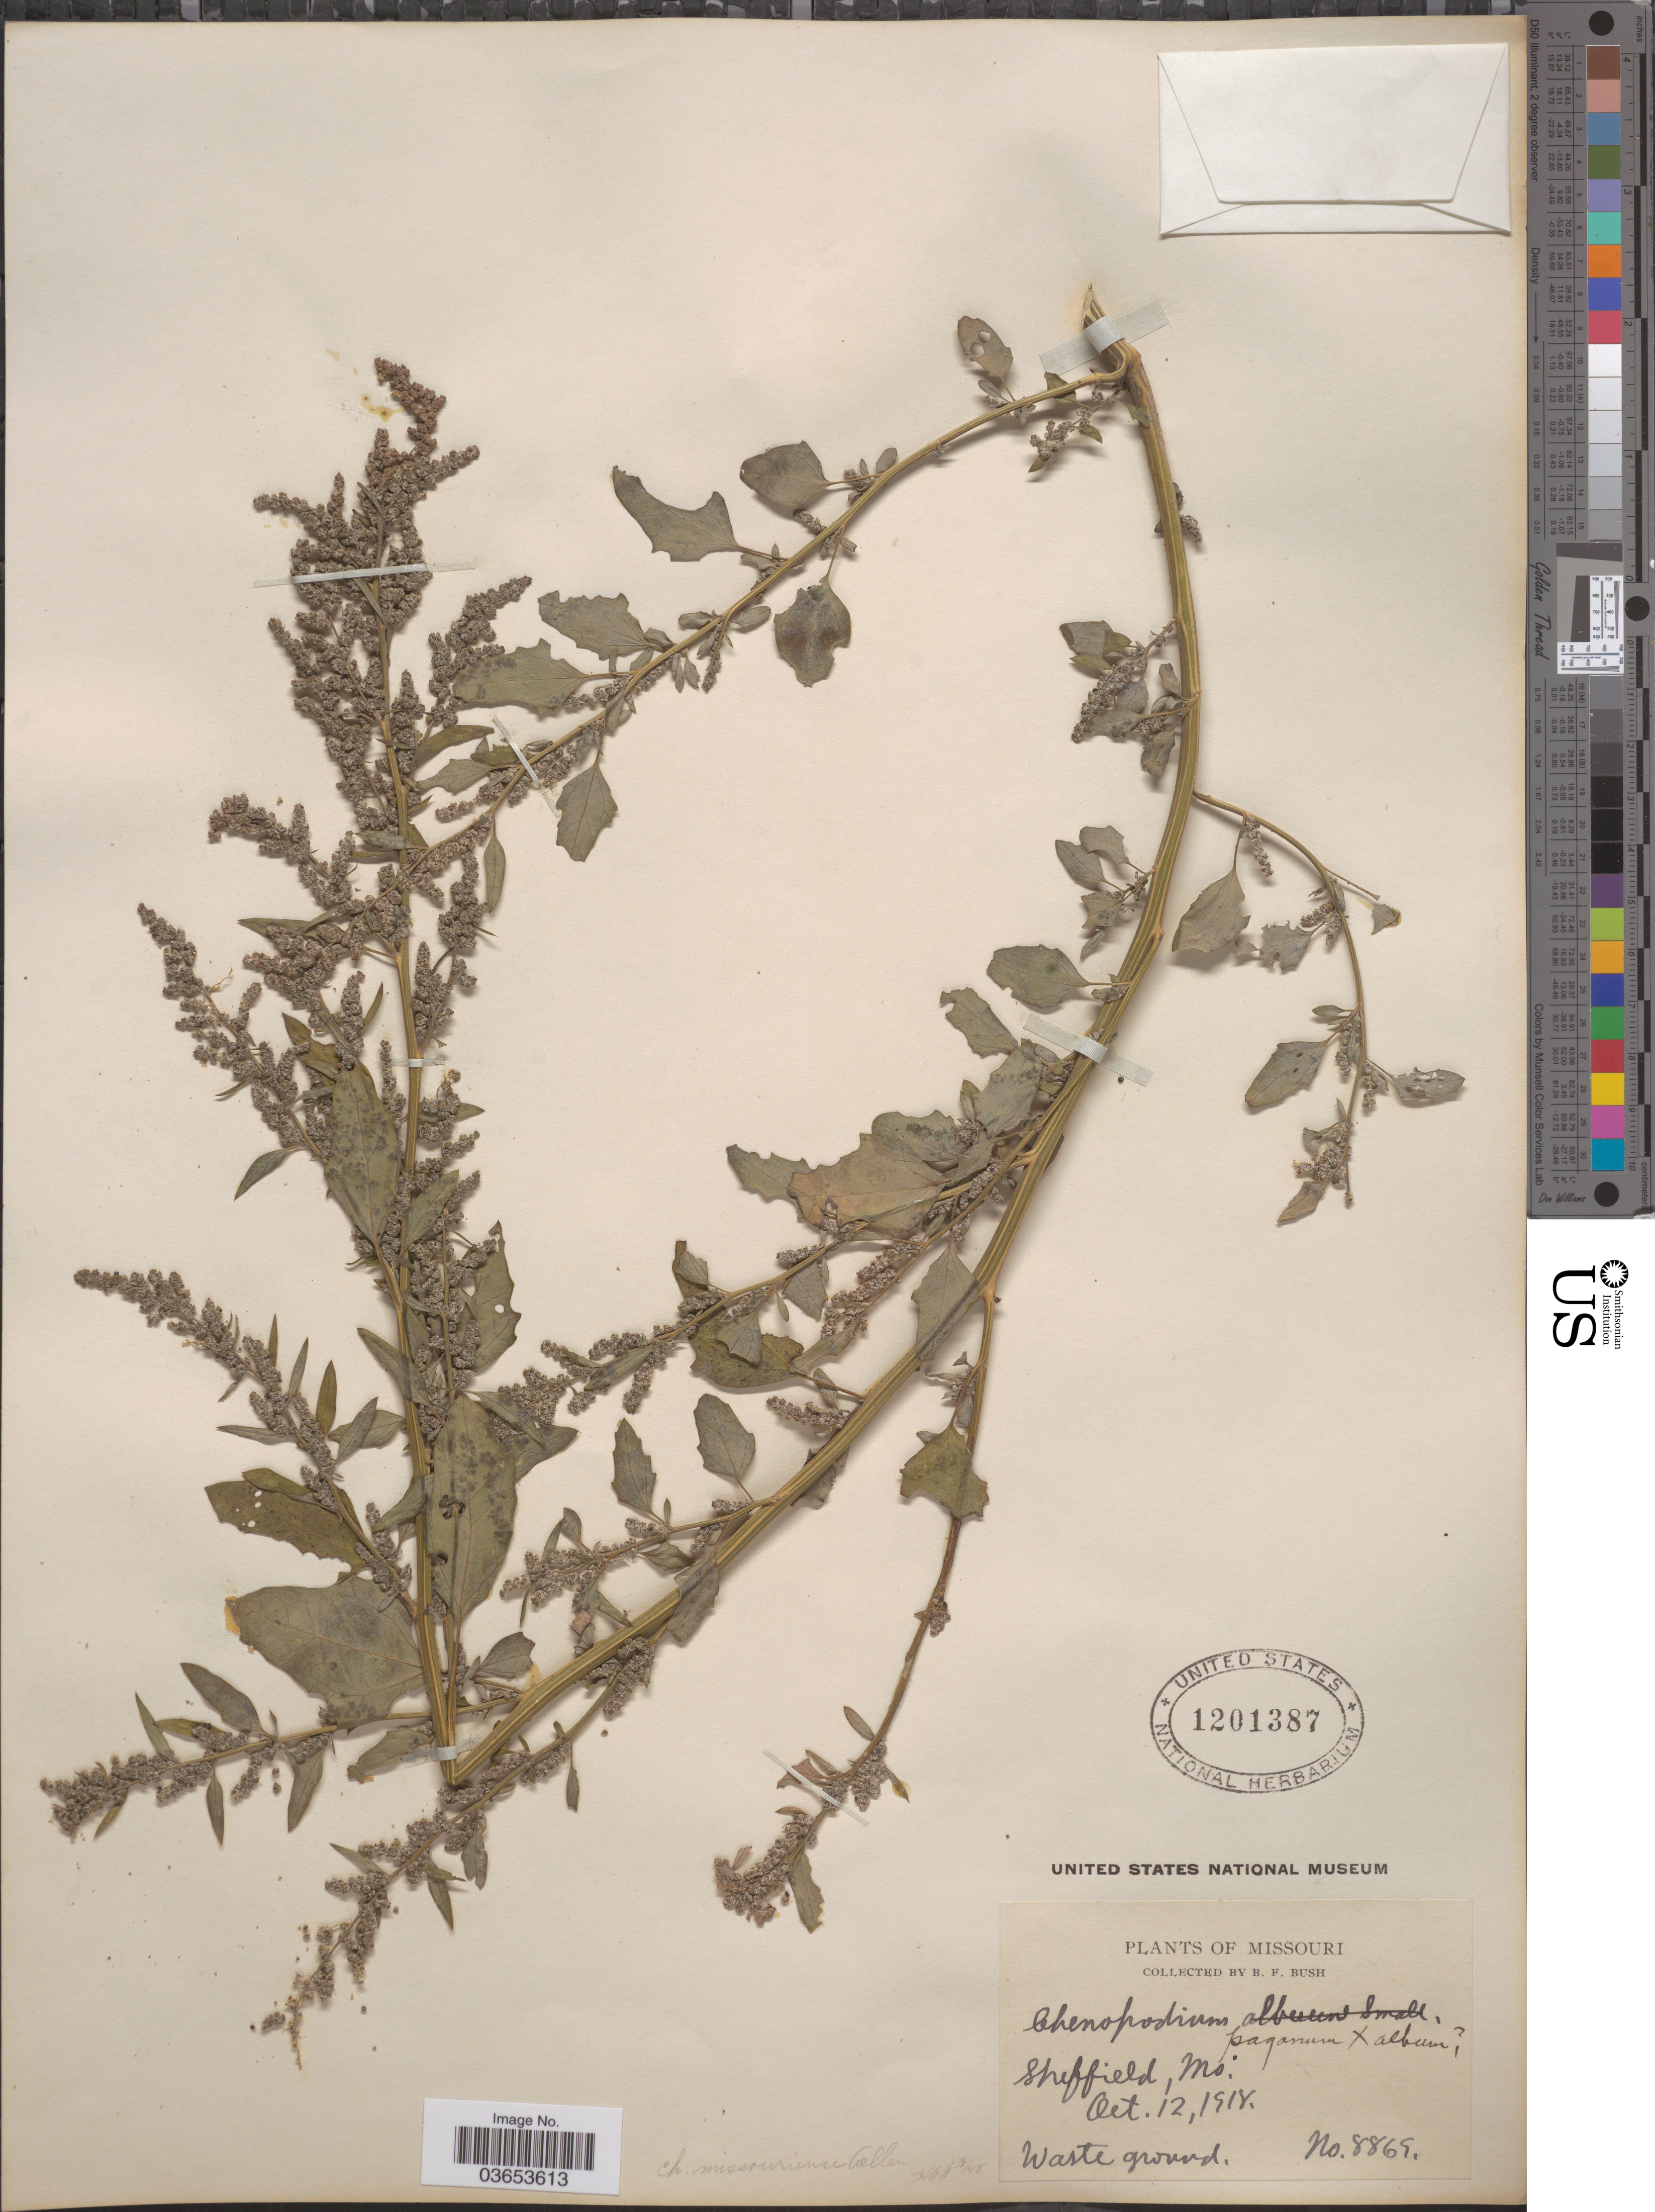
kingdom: Plantae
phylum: Tracheophyta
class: Magnoliopsida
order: Caryophyllales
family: Amaranthaceae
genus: Chenopodium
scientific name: Chenopodium missouriense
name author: Aellen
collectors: B. F. Bush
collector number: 8869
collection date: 1918-10-12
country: United States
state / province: Missouri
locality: Sheffield.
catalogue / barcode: US 1201387